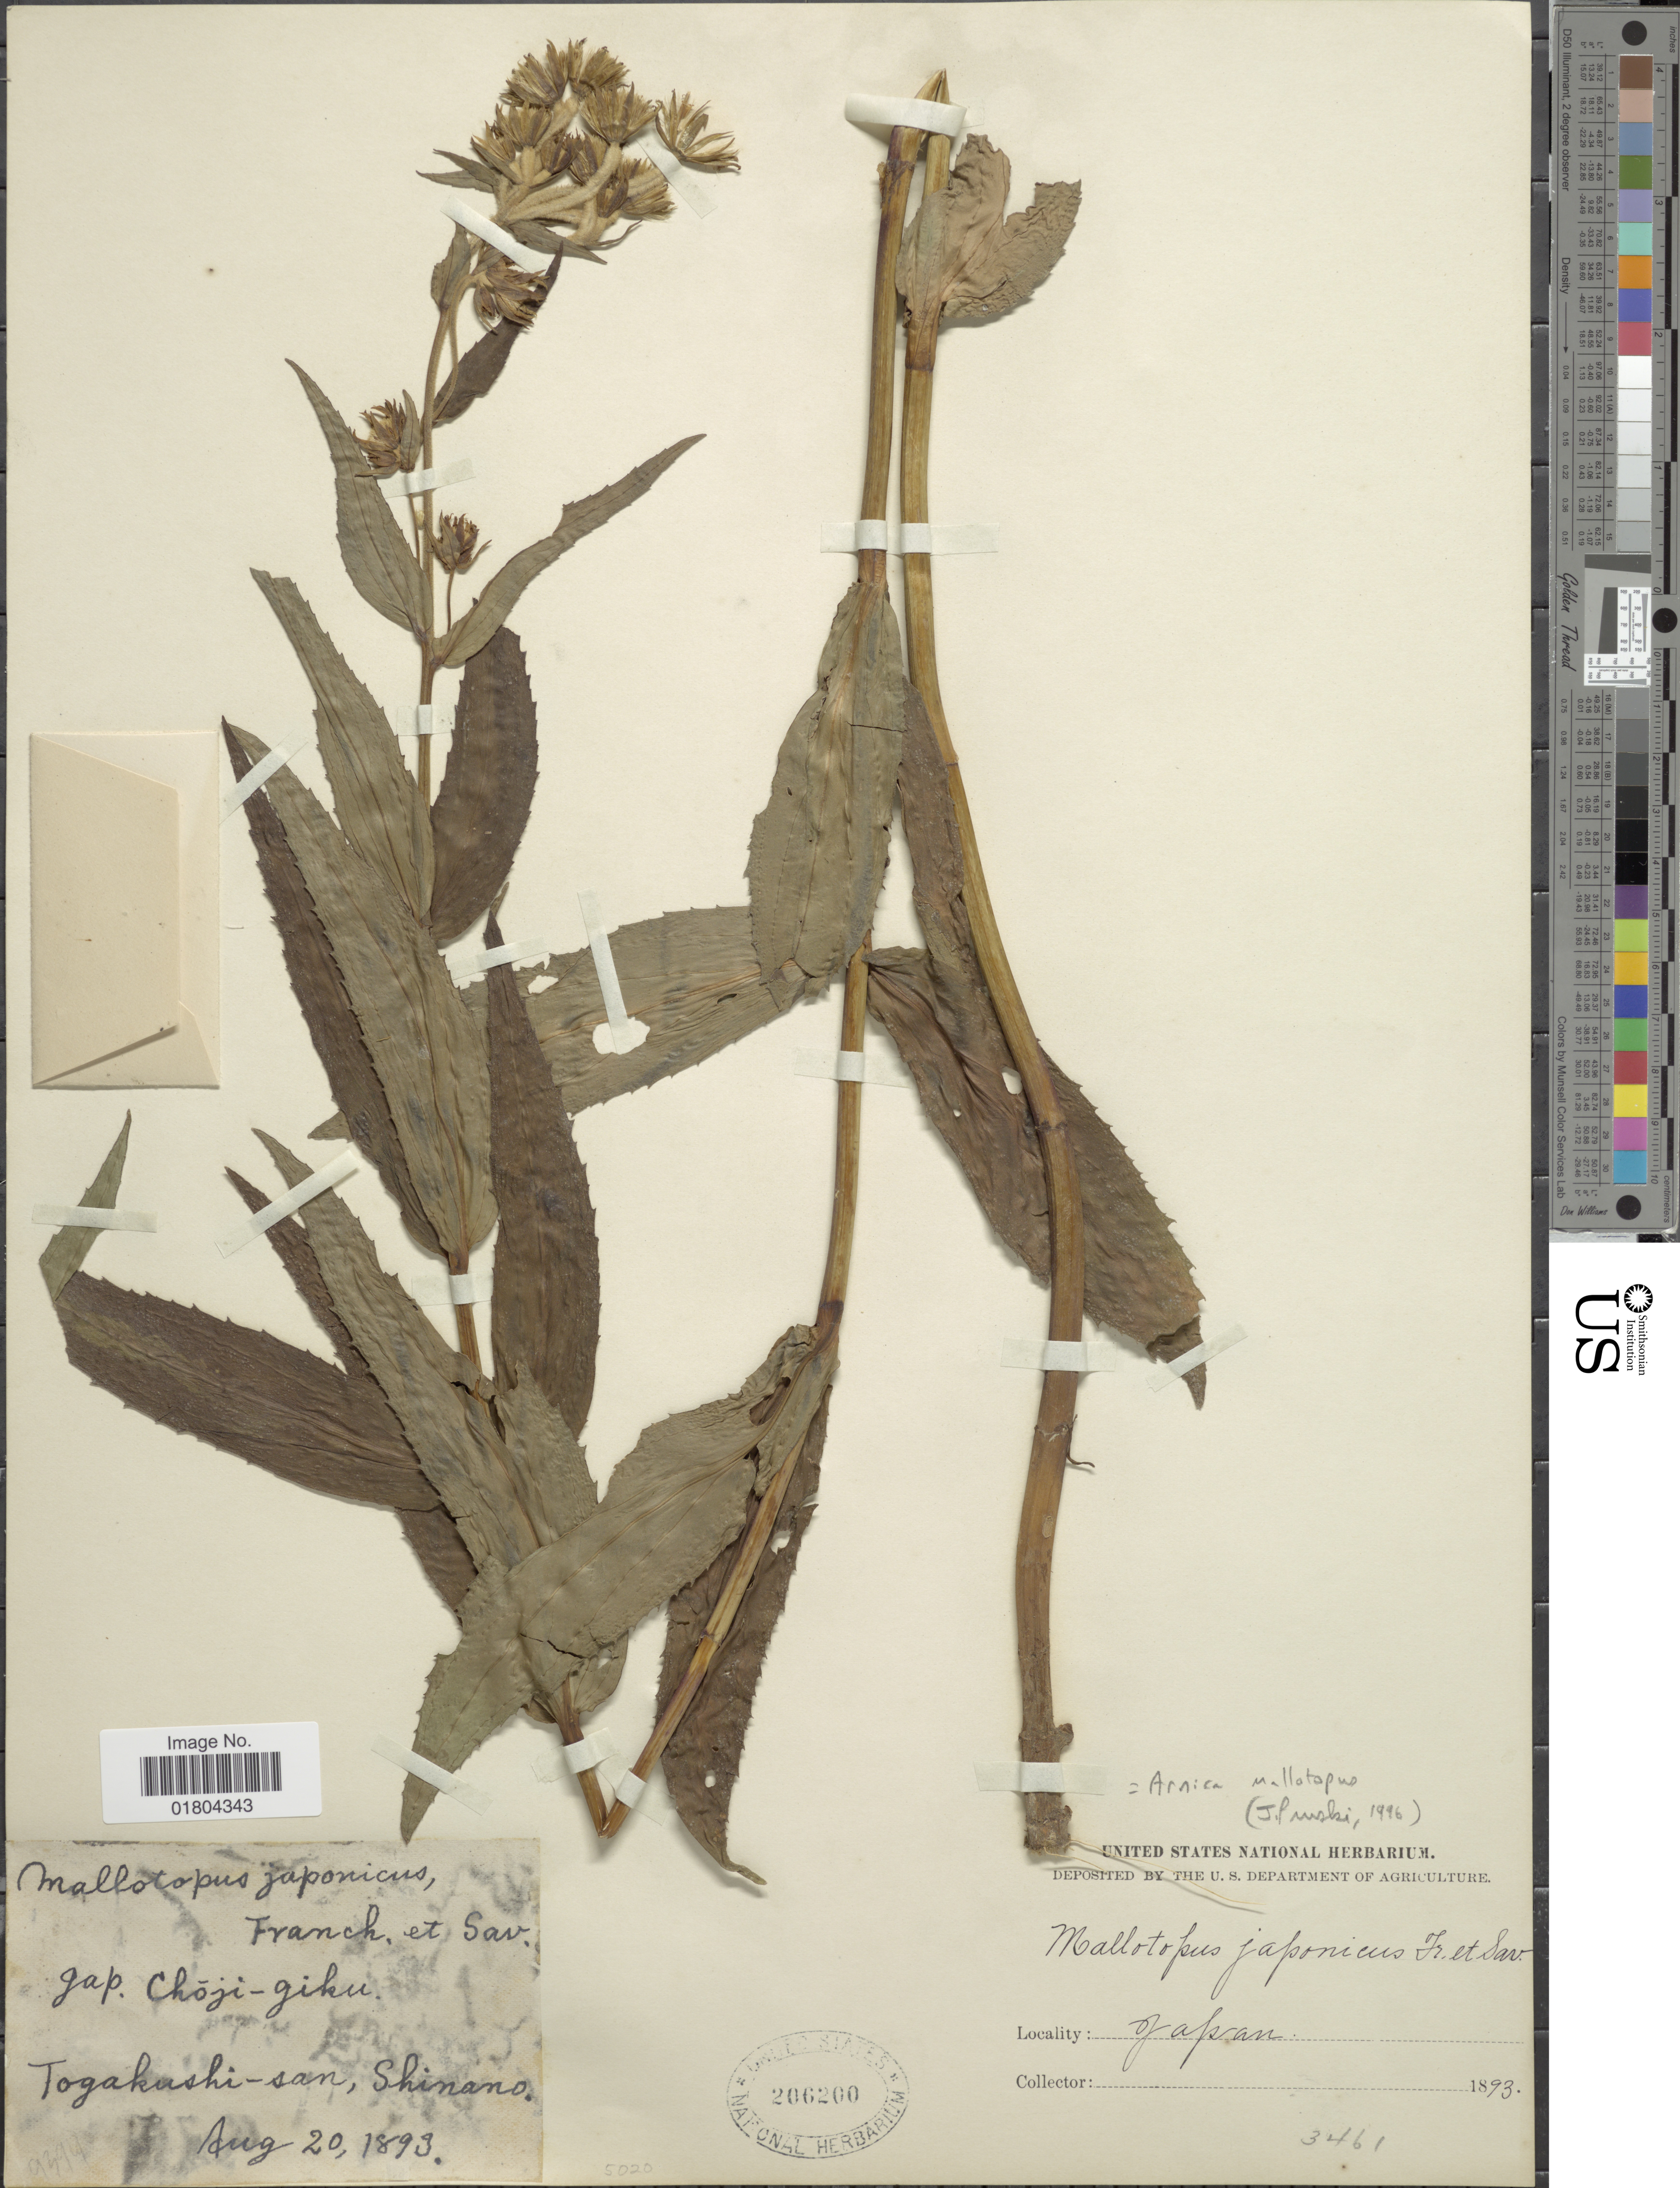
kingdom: Plantae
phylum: Tracheophyta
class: Magnoliopsida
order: Asterales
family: Asteraceae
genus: Arnica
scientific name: Arnica maltotophus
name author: (Franch. & Sav.) Makino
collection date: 1893-08-20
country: Japan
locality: Chöji-giku, Togakuski-san, Shinano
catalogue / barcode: US 206200